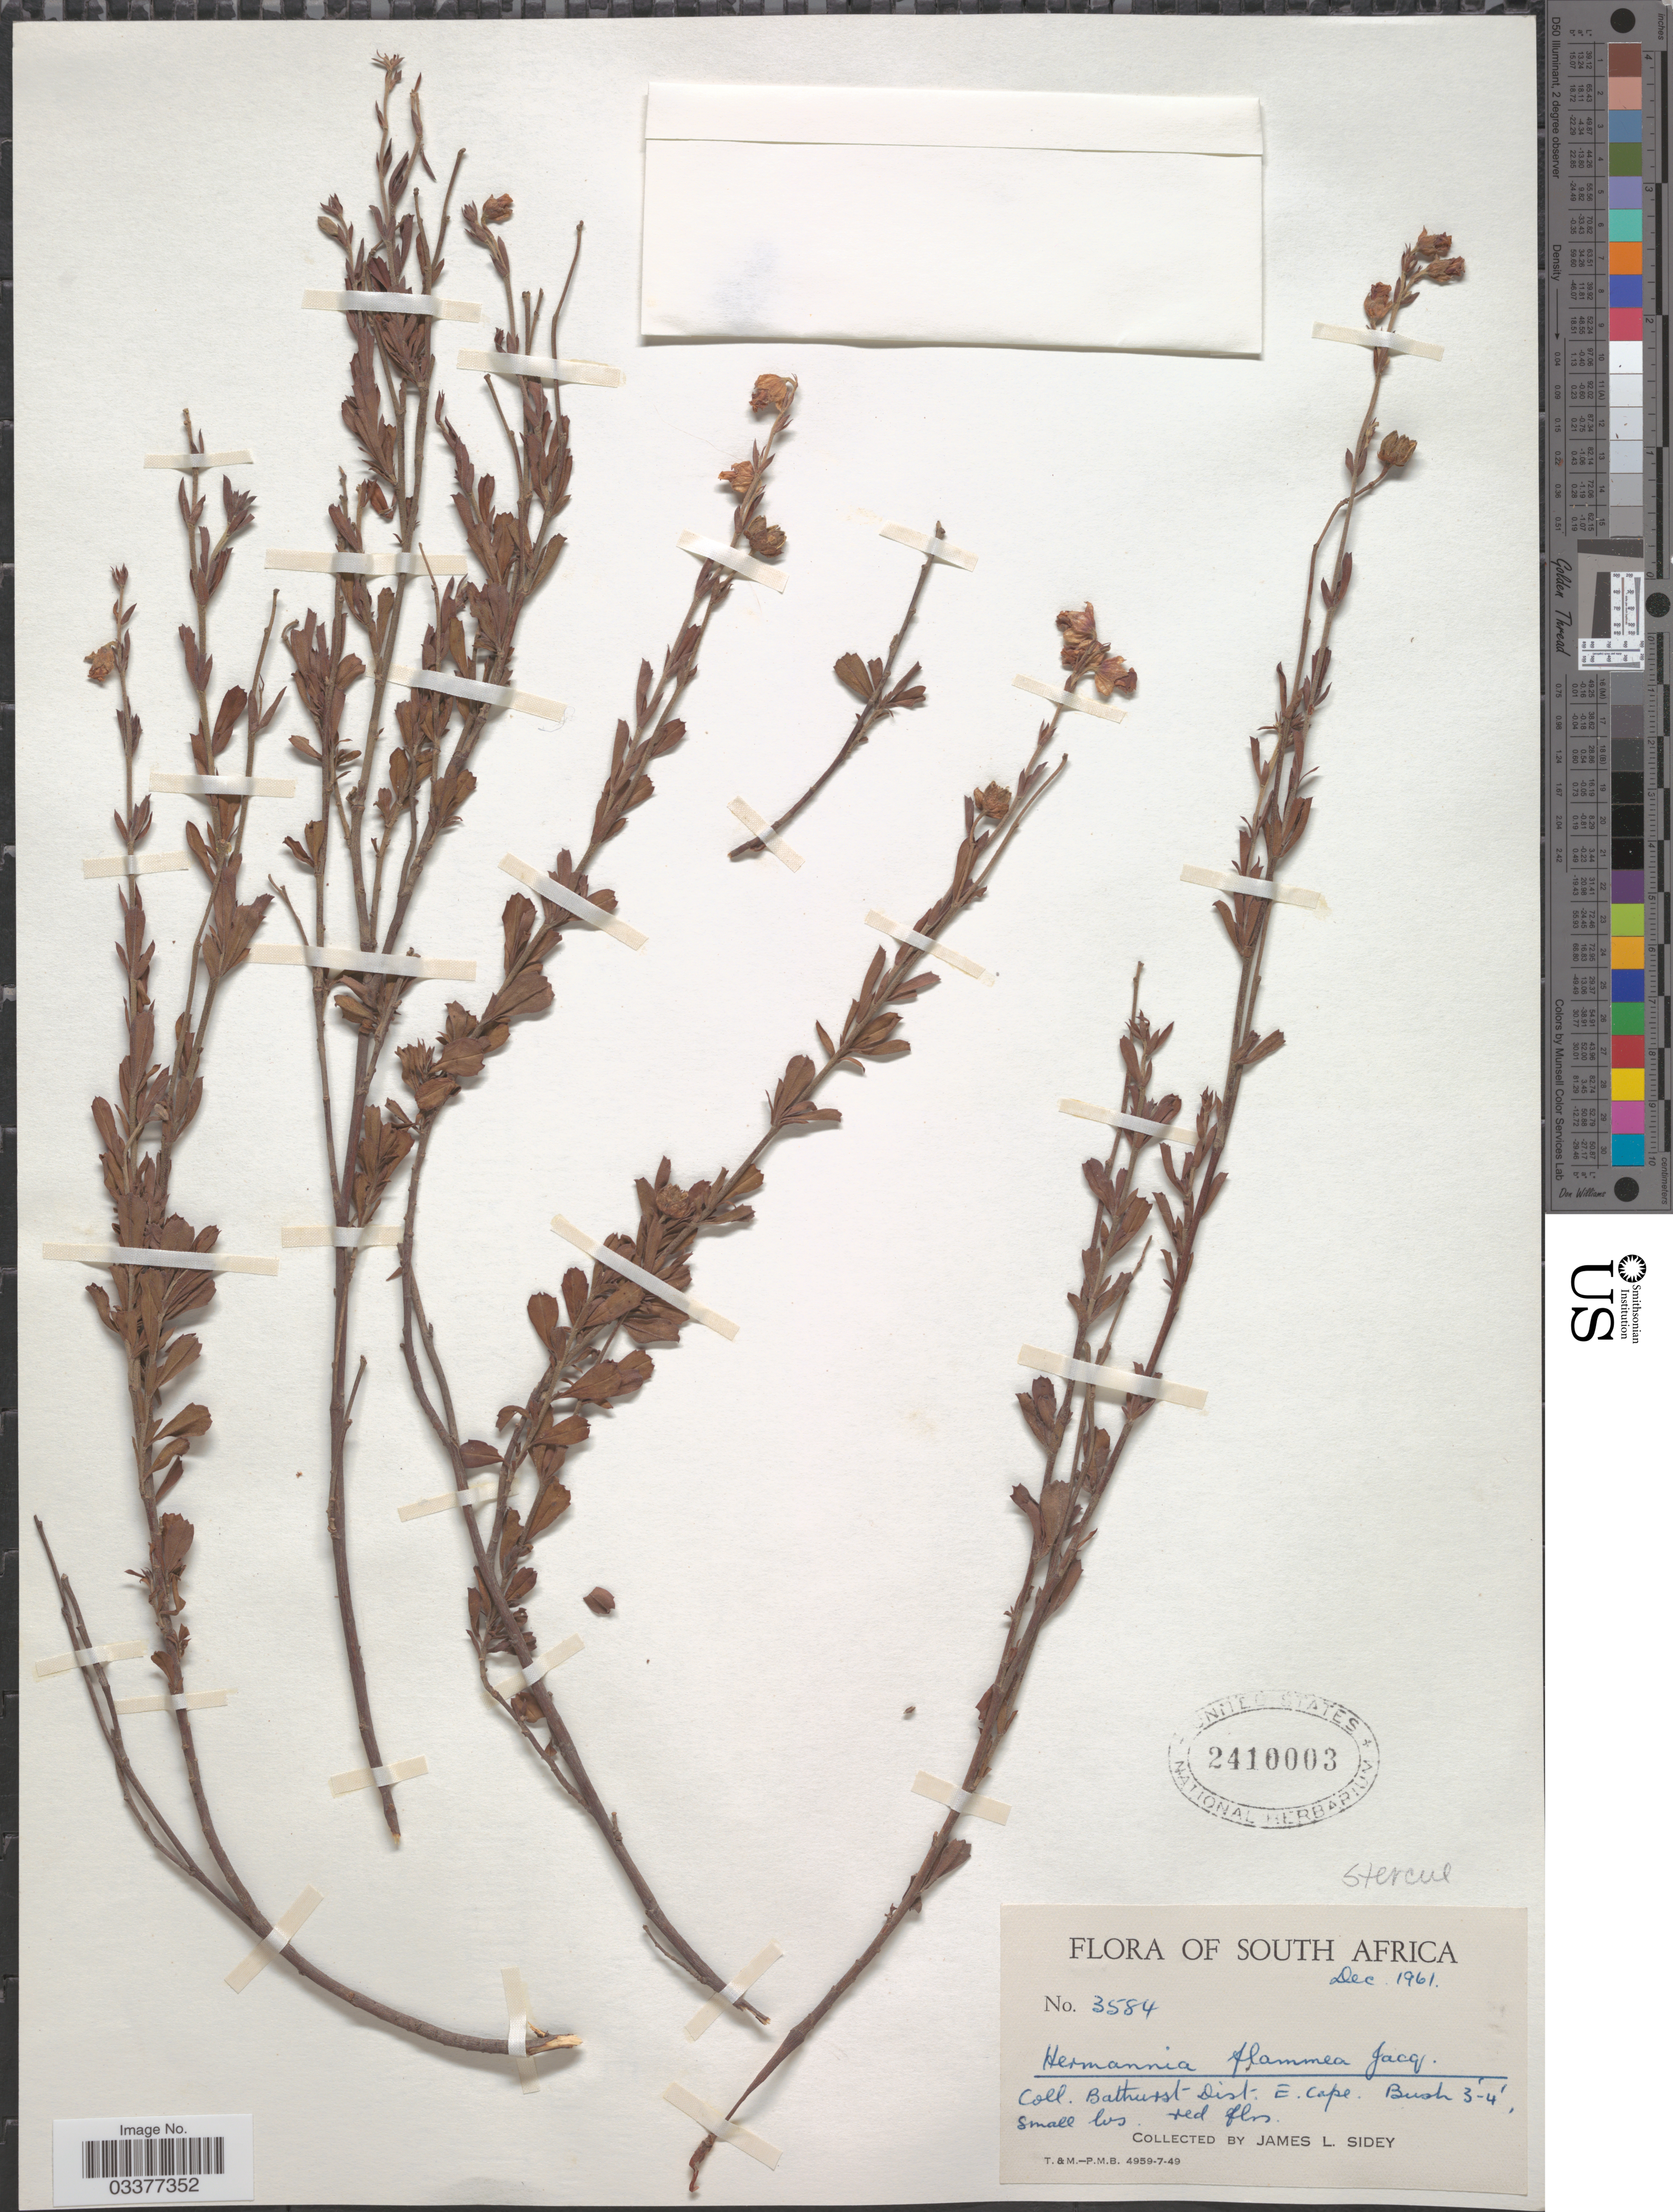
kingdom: Plantae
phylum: Tracheophyta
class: Magnoliopsida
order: Malvales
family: Malvaceae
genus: Hermannia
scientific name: Hermannia flammea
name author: Jacq.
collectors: J. L. Sidey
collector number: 3584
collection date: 1961-12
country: South Africa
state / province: Eastern Cape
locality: Bathurst Dist.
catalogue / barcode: US 2410003